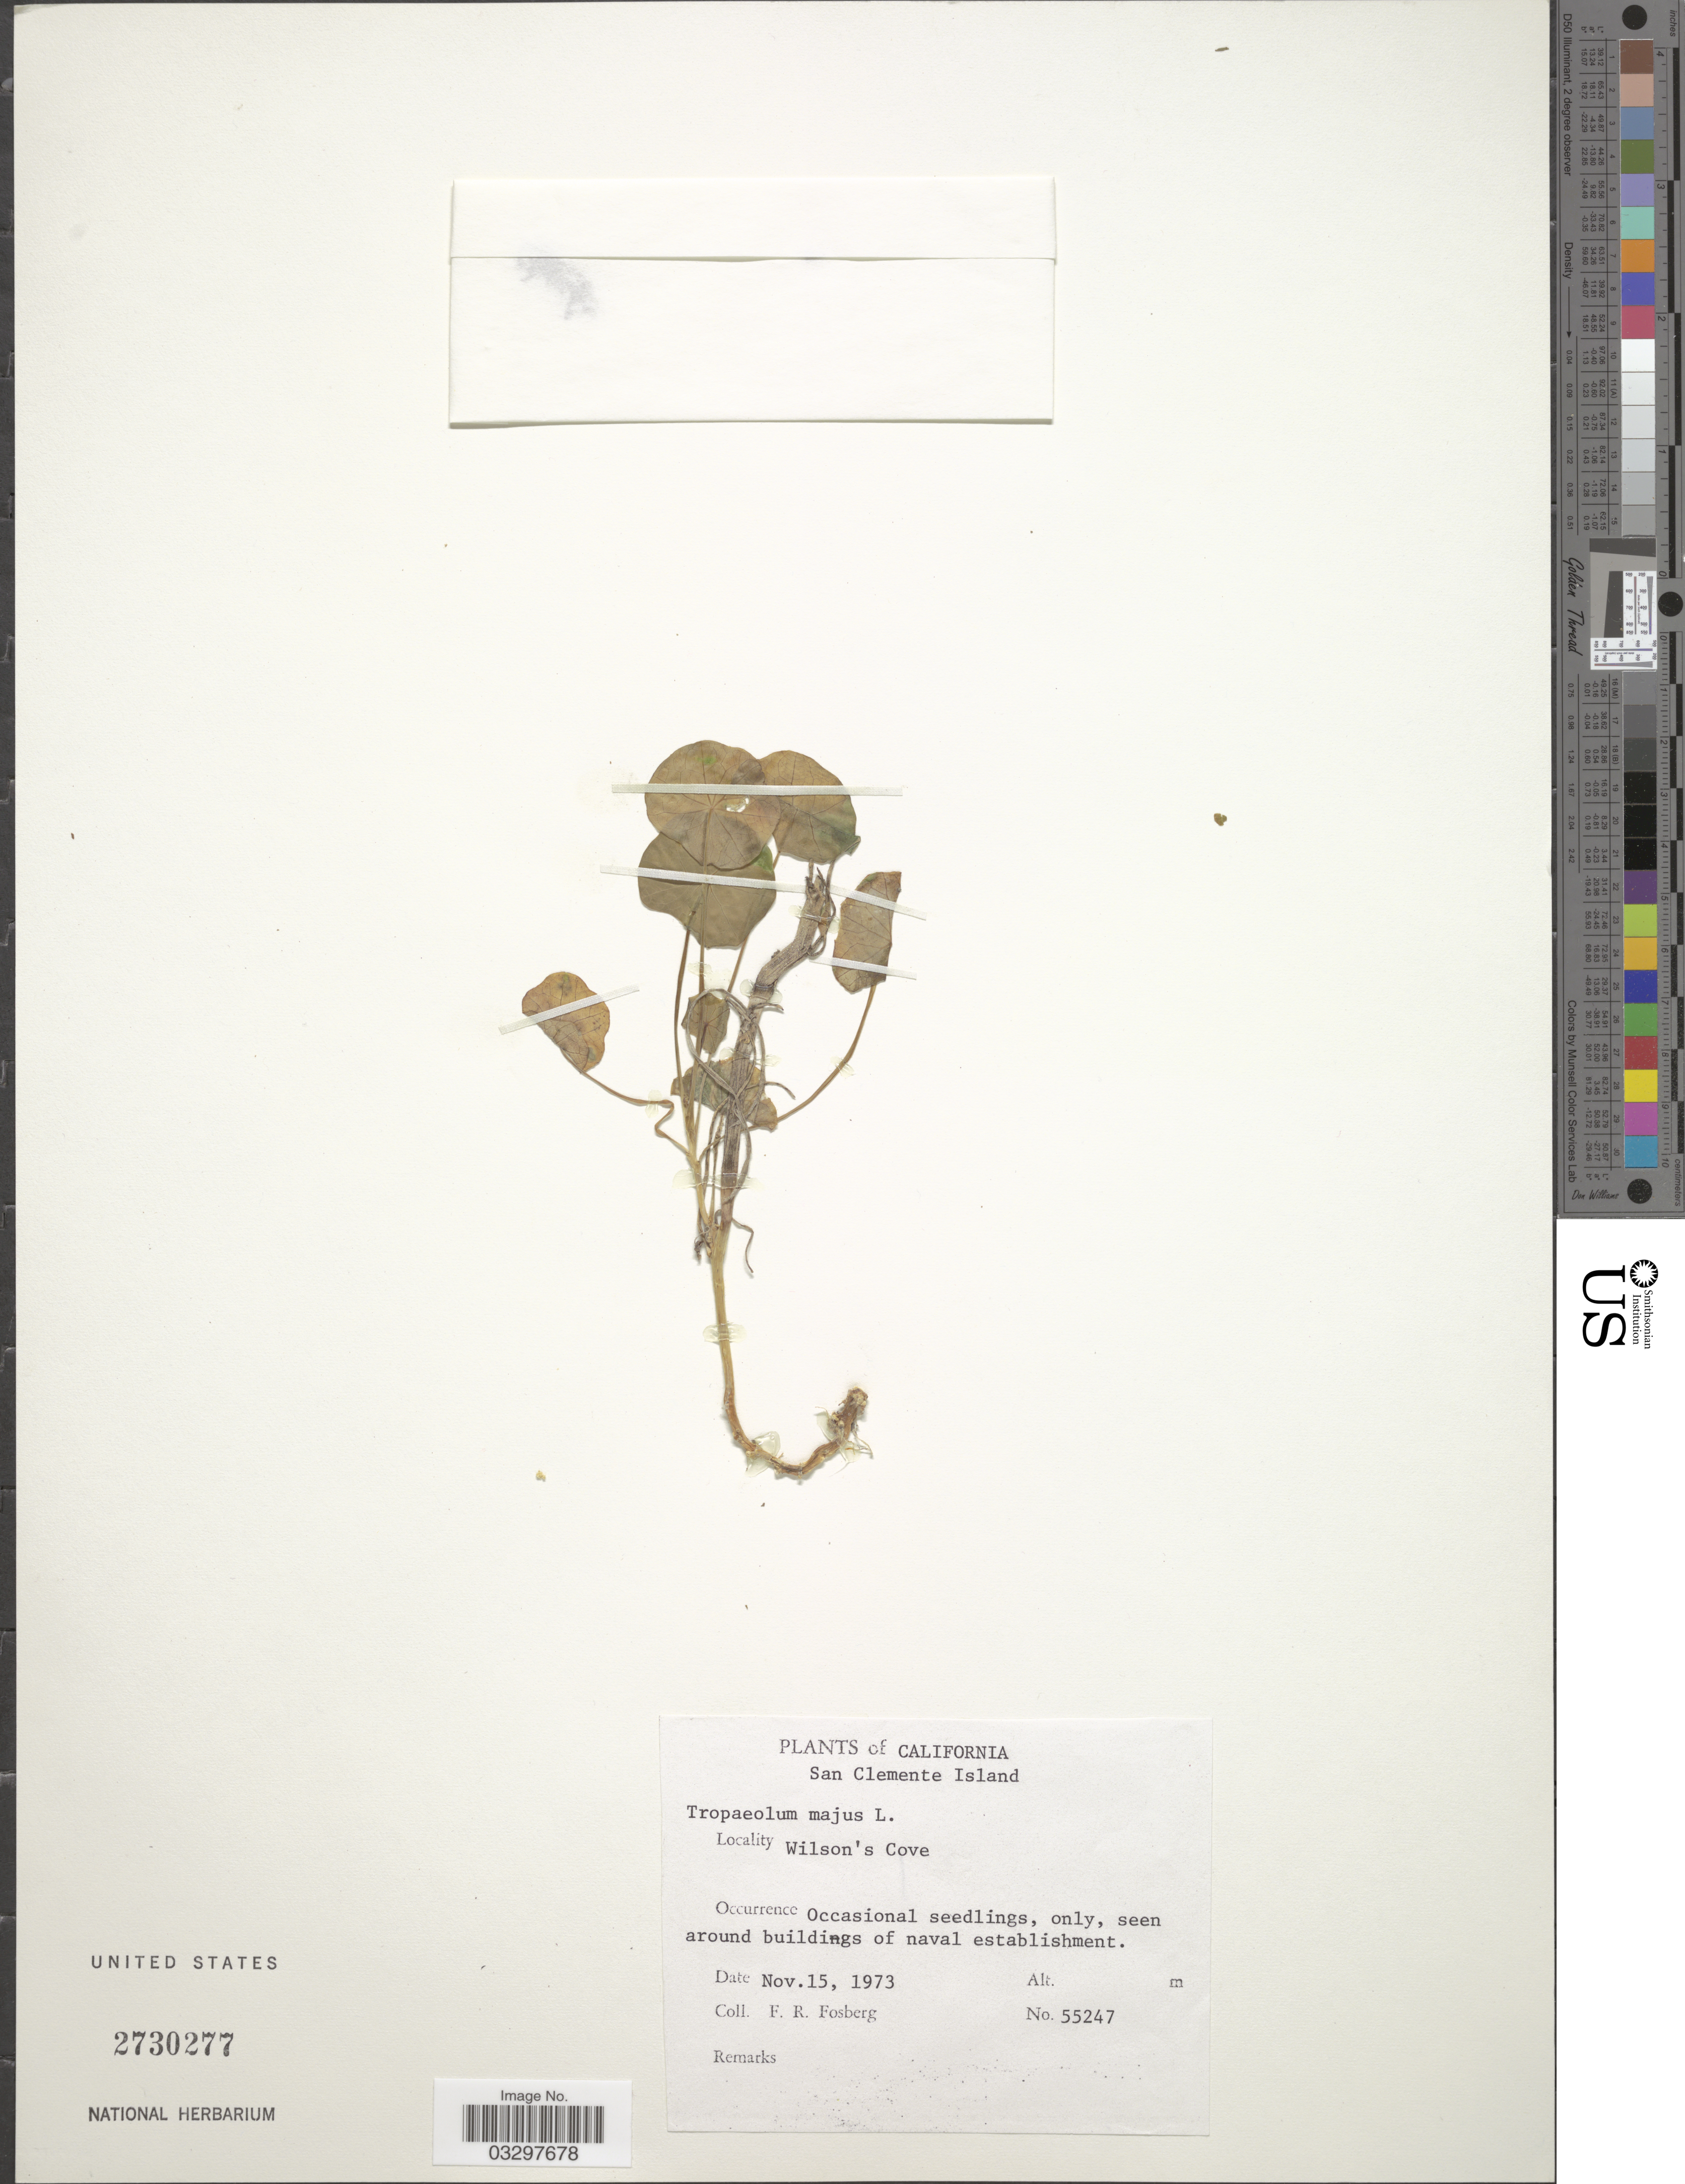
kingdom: Plantae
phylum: Tracheophyta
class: Magnoliopsida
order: Brassicales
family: Tropaeolaceae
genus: Tropaeolum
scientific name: Tropaeolum majus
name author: L.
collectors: F. R. Fosberg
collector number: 55247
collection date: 1973-11-15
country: United States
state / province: California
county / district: Los Angeles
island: San Clemente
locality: San Clemente Island. Wilson's Cave.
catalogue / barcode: US 2730277